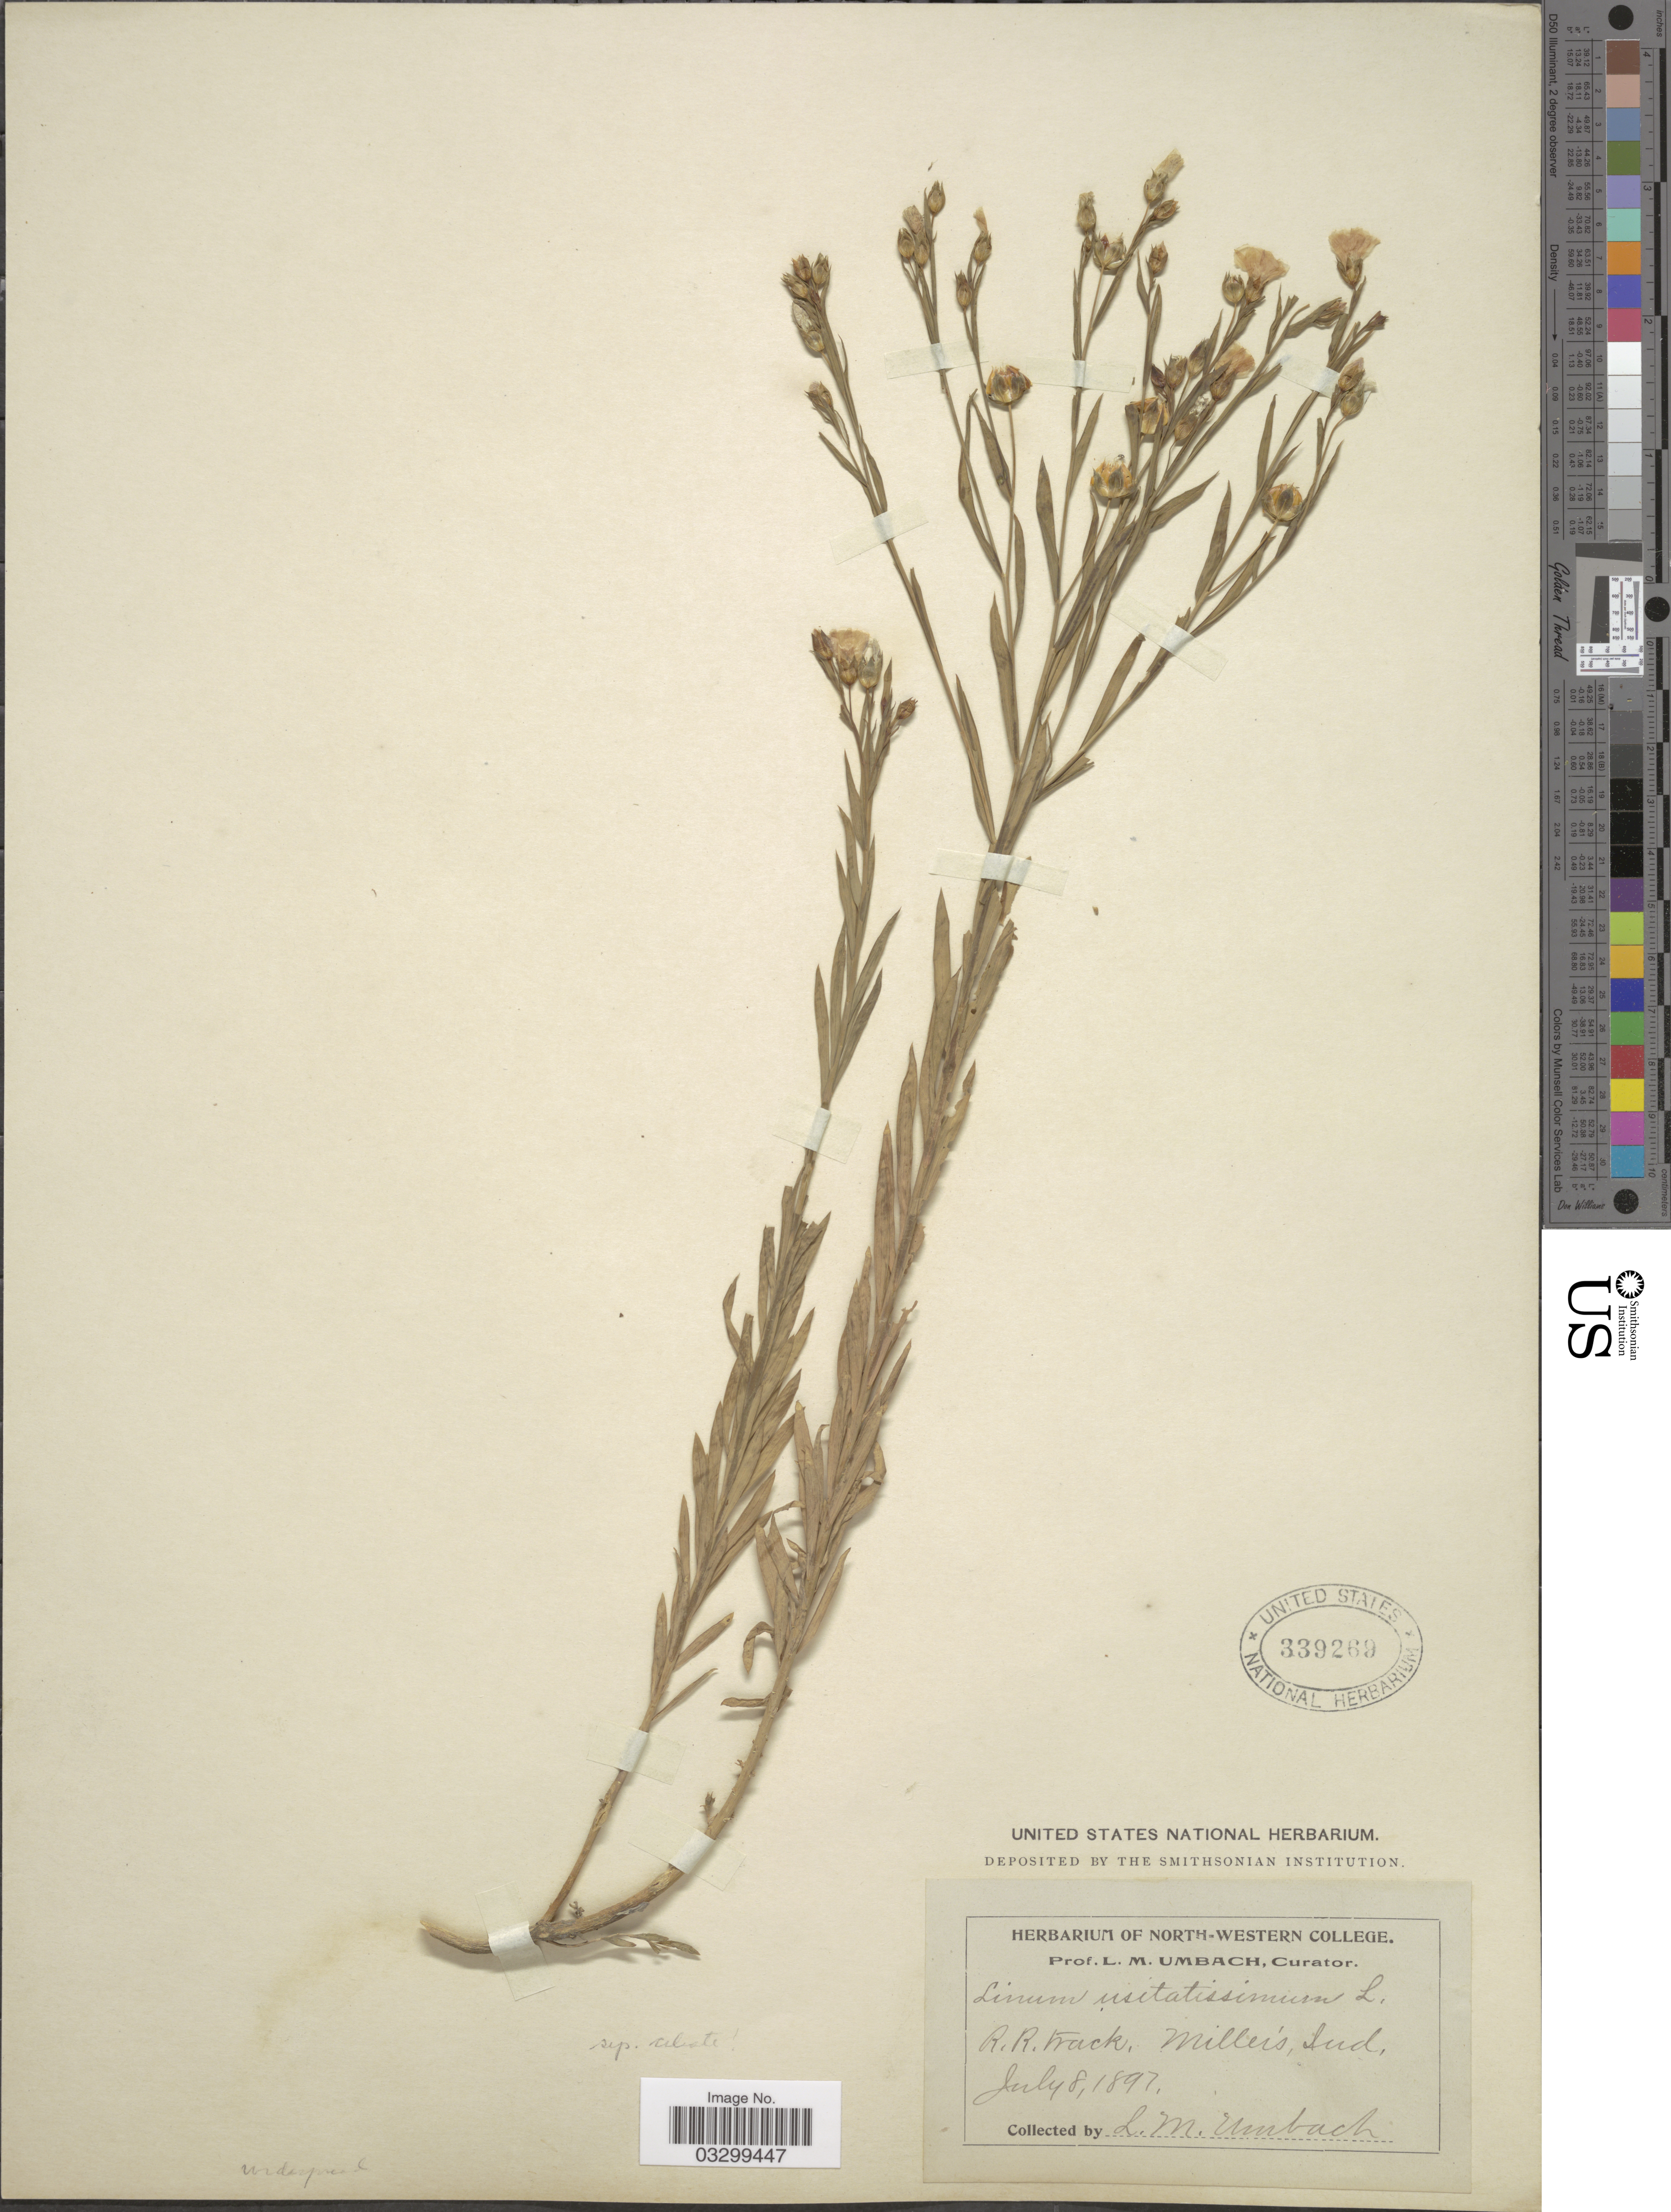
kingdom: Plantae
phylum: Tracheophyta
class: Magnoliopsida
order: Malpighiales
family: Linaceae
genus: Linum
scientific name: Linum usitatissimum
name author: L.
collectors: L. M. Umbach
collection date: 1897-07-08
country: United States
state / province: Indiana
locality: R. R. track, Miller's.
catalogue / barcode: US 339269